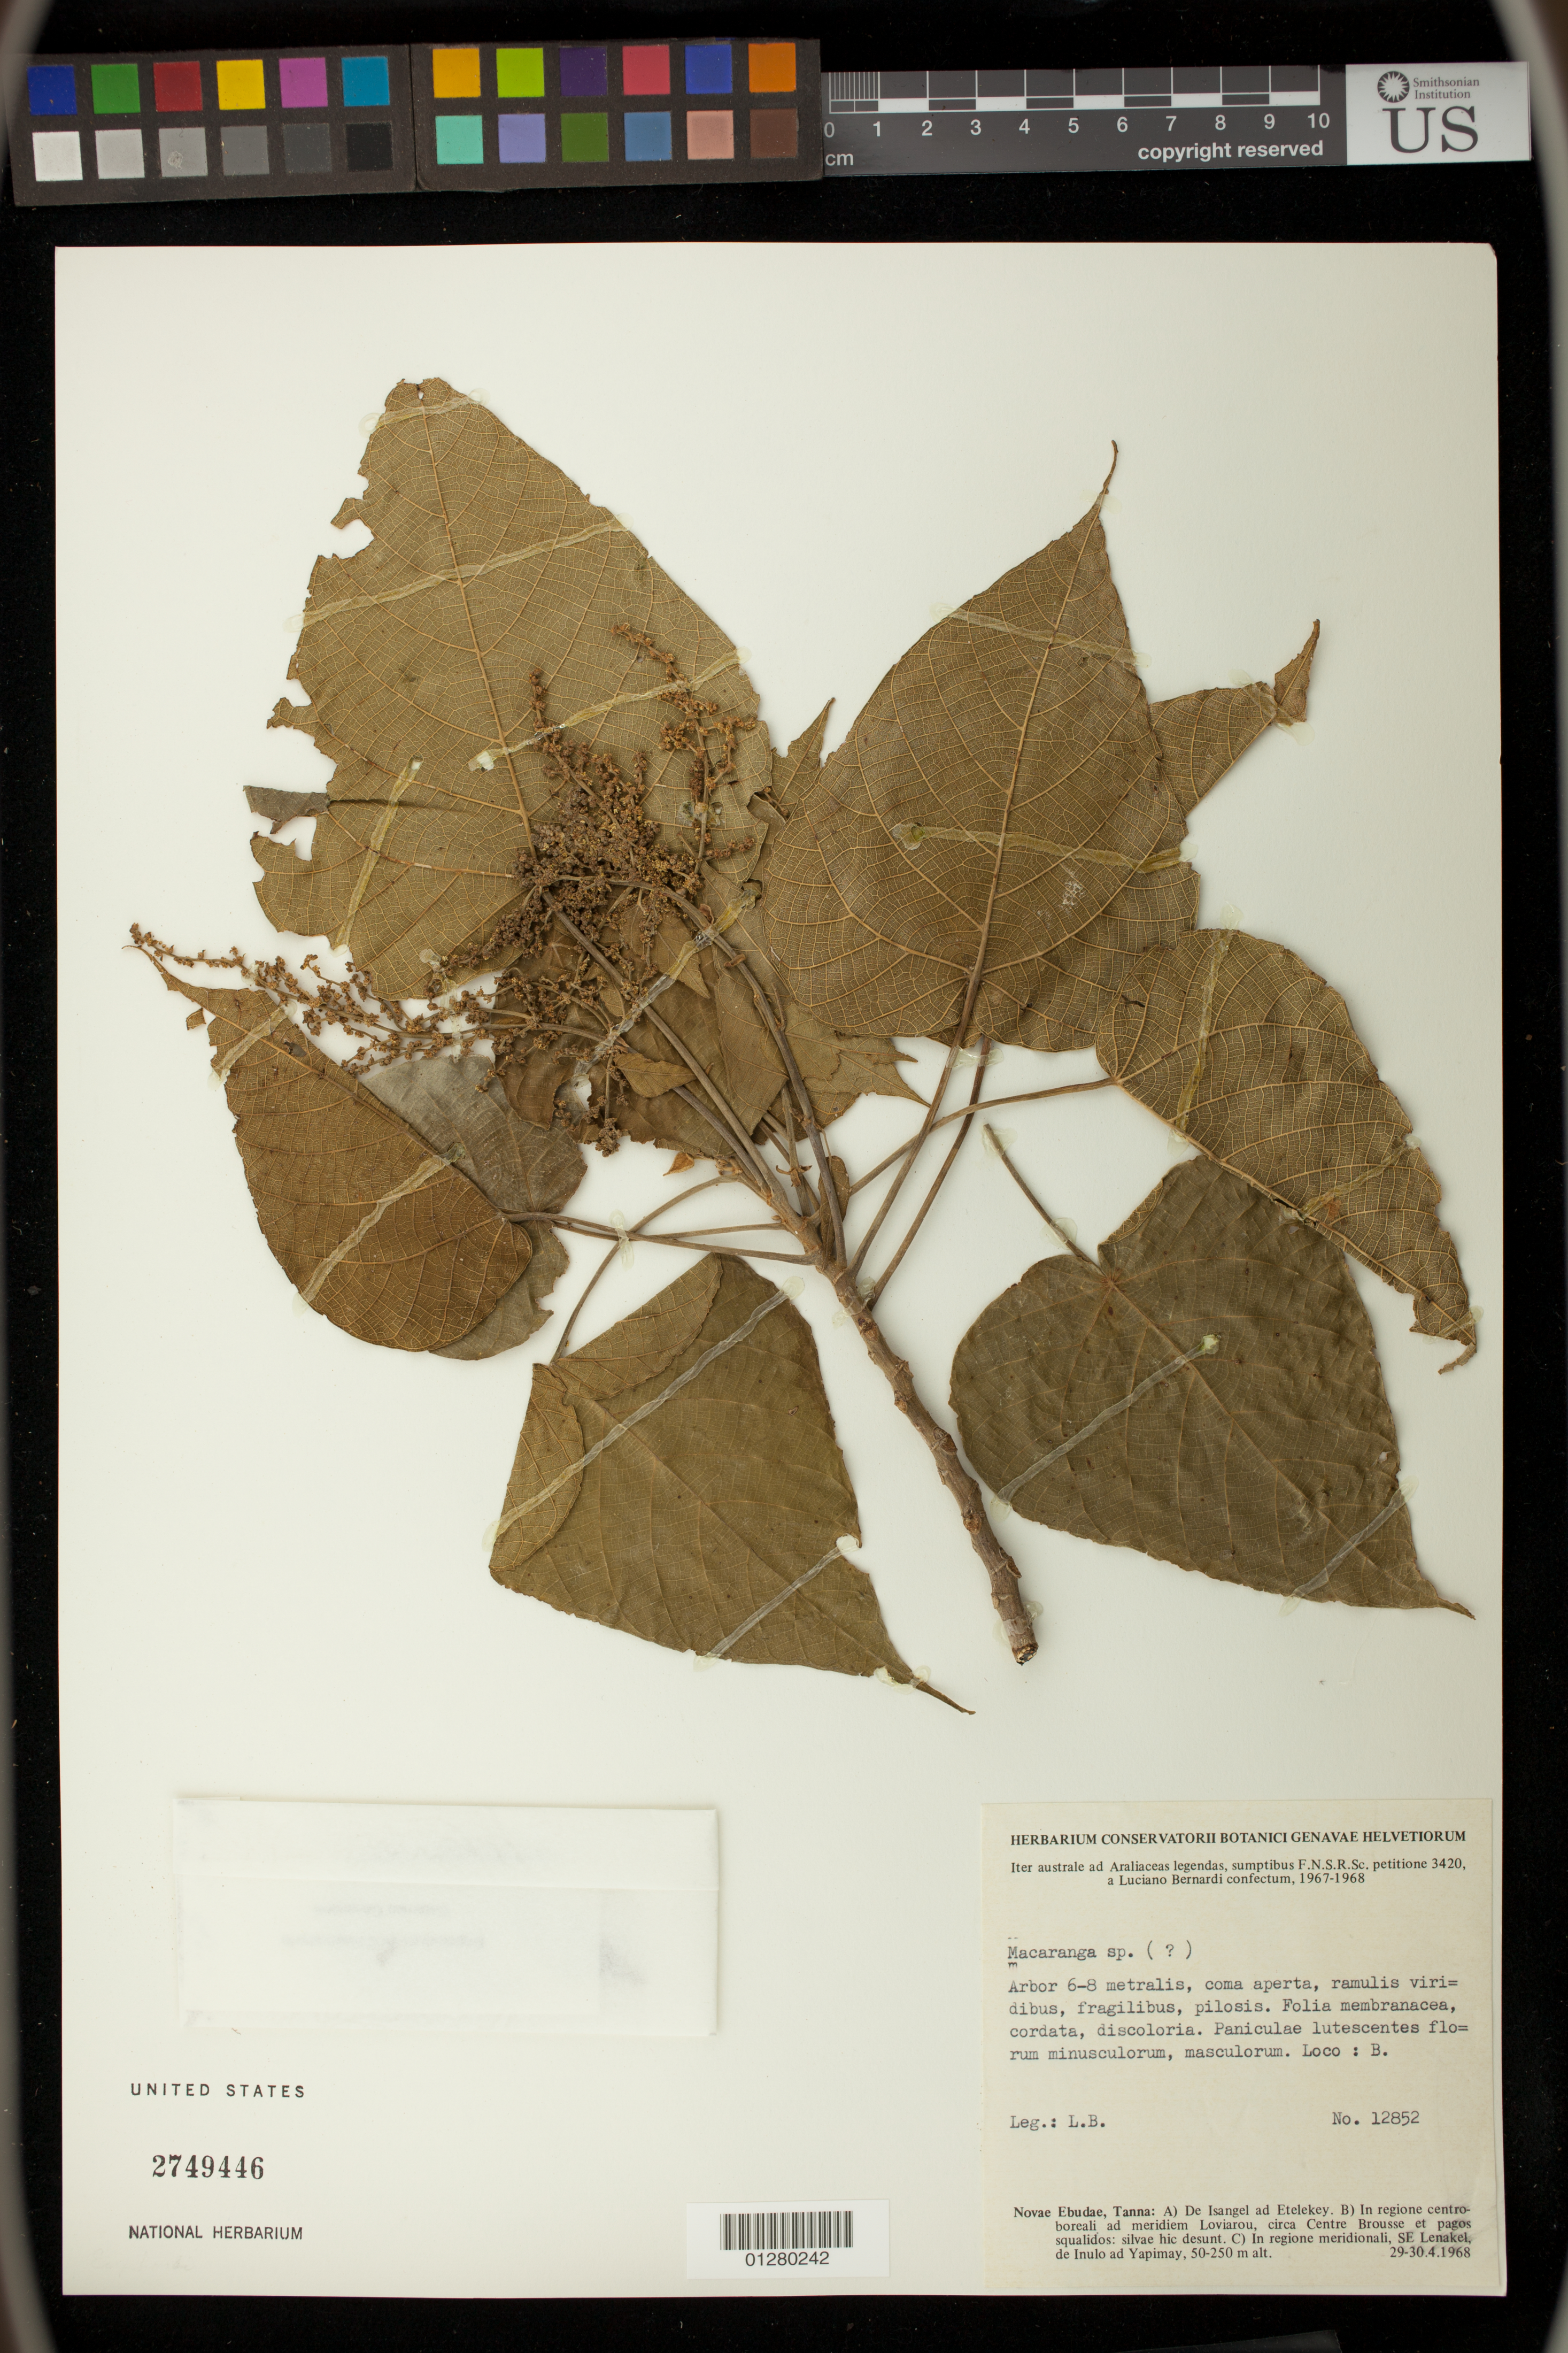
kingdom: Plantae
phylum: Tracheophyta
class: Magnoliopsida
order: Malpighiales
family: Euphorbiaceae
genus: Macaranga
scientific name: Macaranga sp.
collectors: L. Bernardi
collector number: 12852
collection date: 1968-04-29/1968-04-30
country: Vanuatu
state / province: Tafea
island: Tanna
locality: Novae Ebudae, Tanna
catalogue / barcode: US 2749446